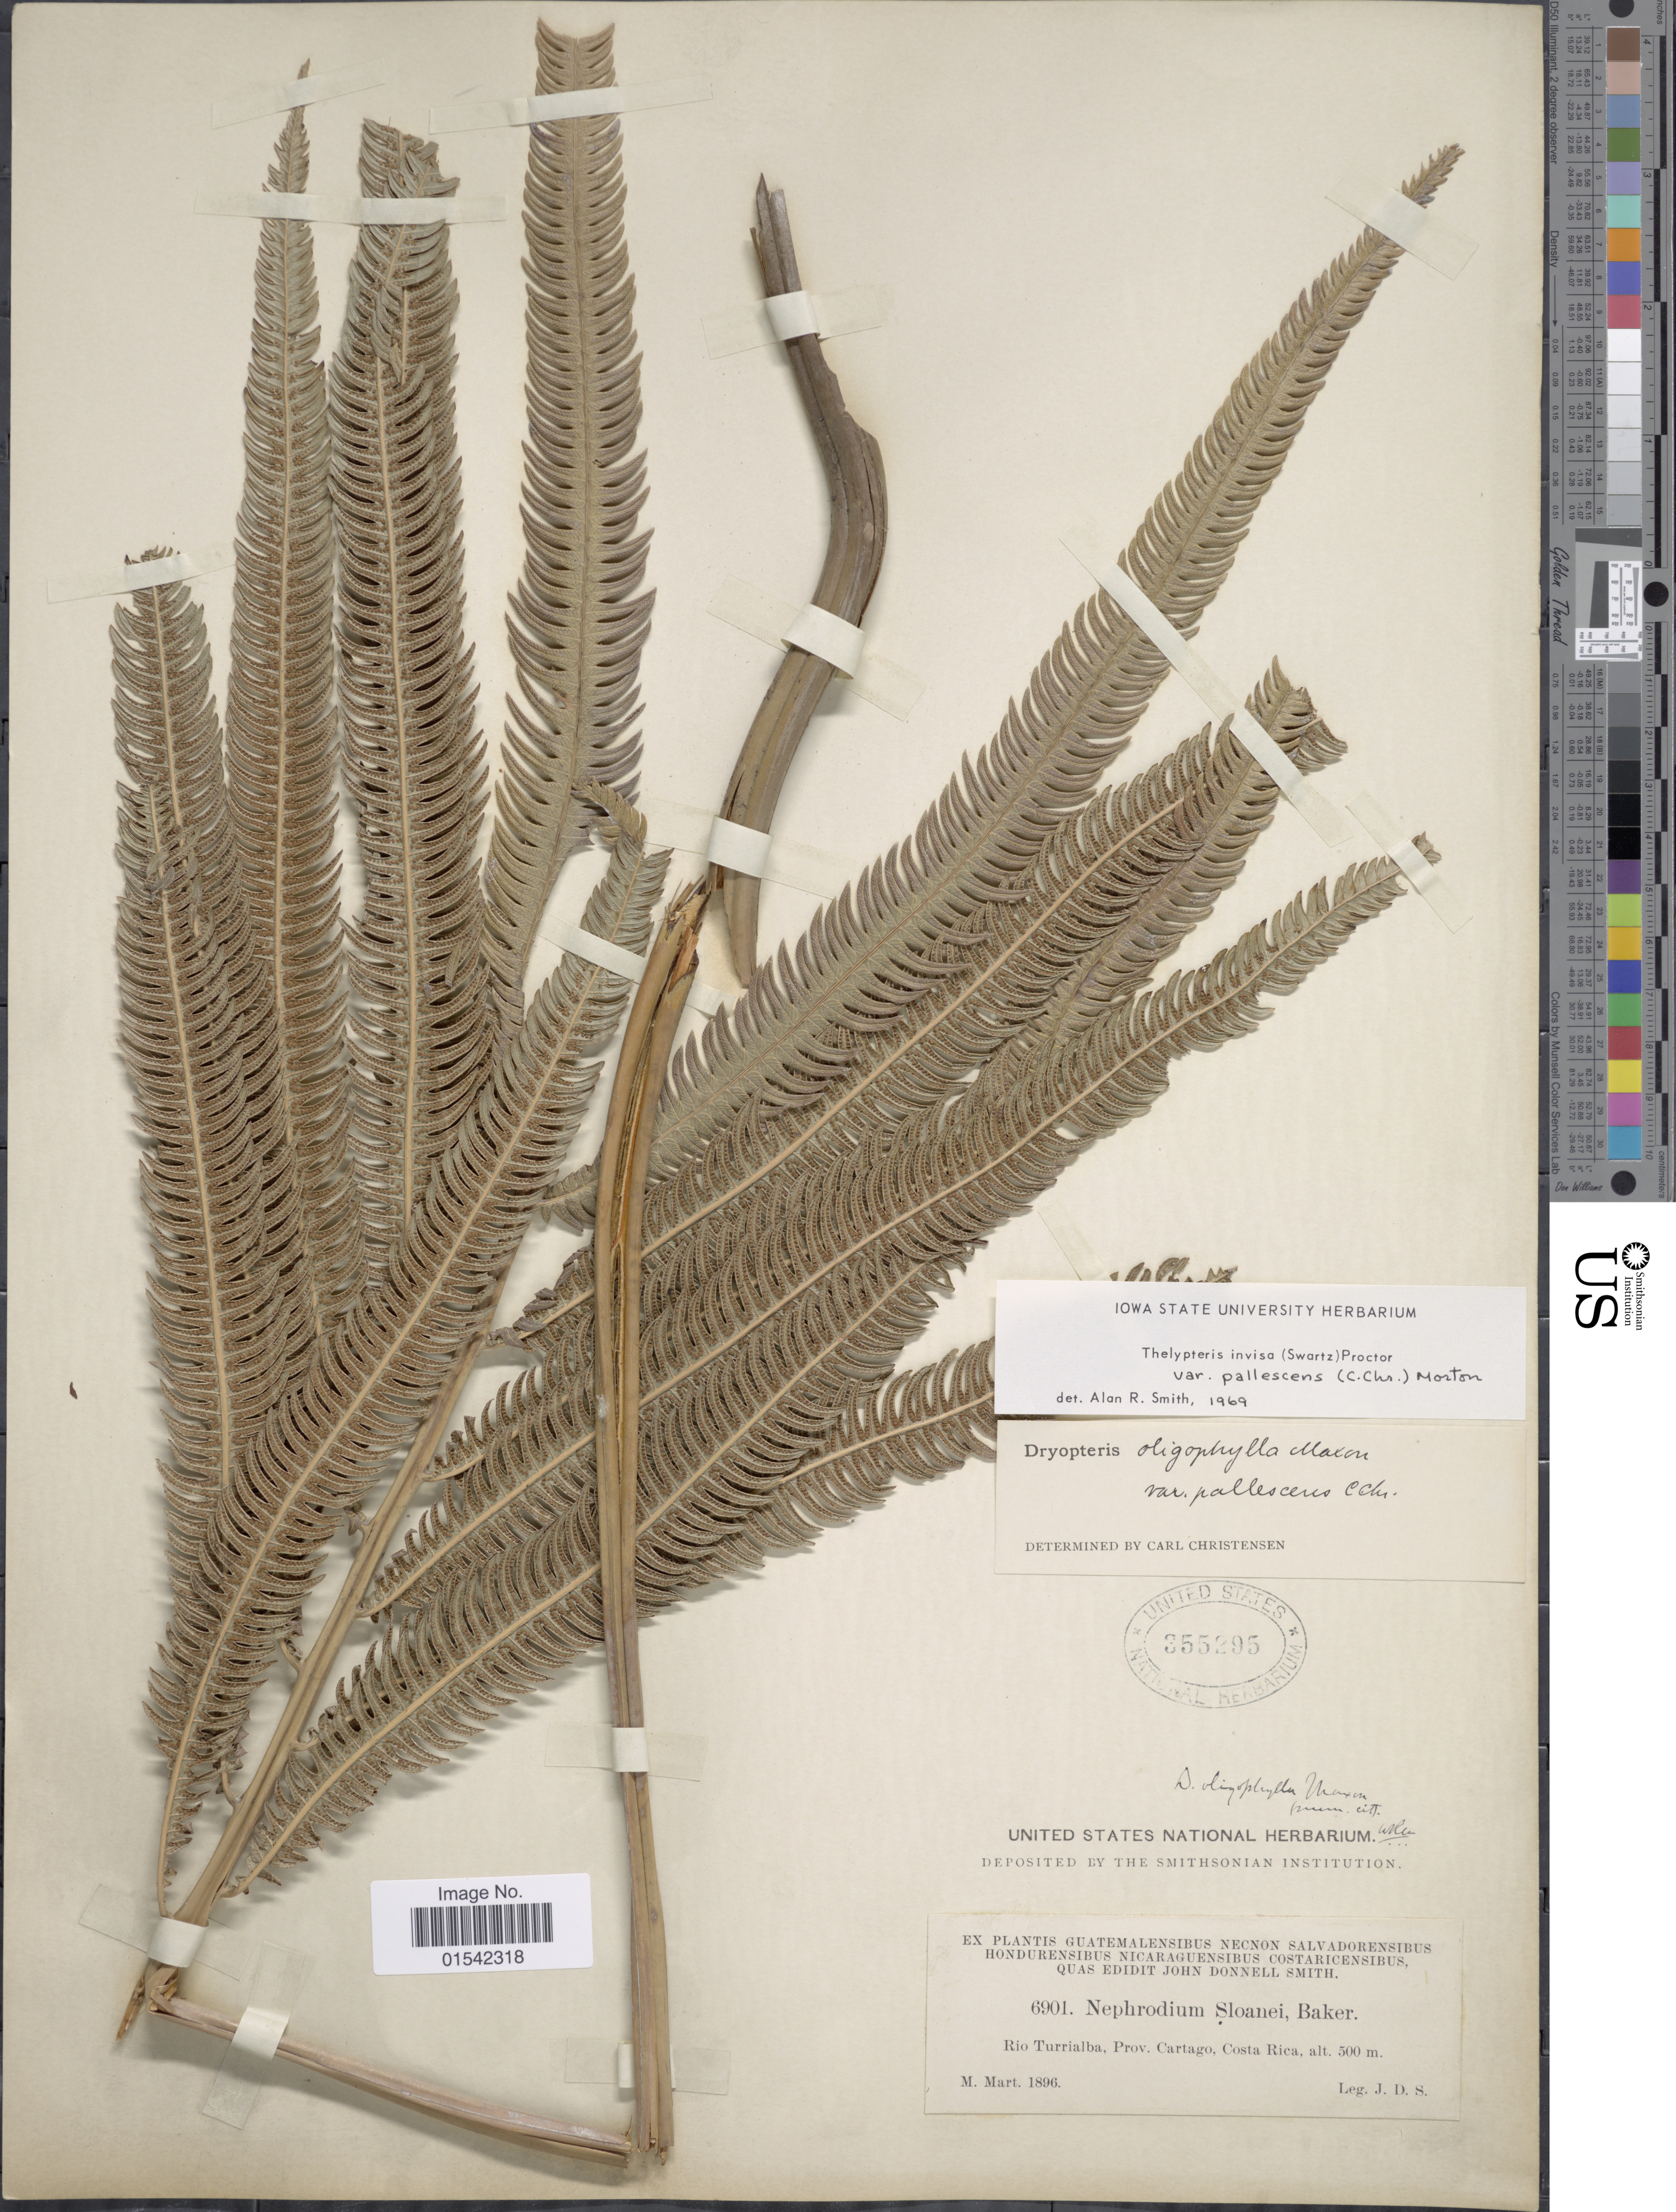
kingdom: Plantae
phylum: Tracheophyta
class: Polypodiopsida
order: Polypodiales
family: Thelypteridaceae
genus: Cyclosorus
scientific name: Cyclosorus grandis (A.R. Sm.) comb. nov., ined 2015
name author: (A.R. Sm.)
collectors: J. Donnell Smith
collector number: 6901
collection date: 1896-03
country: Costa Rica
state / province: Cartago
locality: Rio Turrialba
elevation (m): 500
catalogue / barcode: US 355295